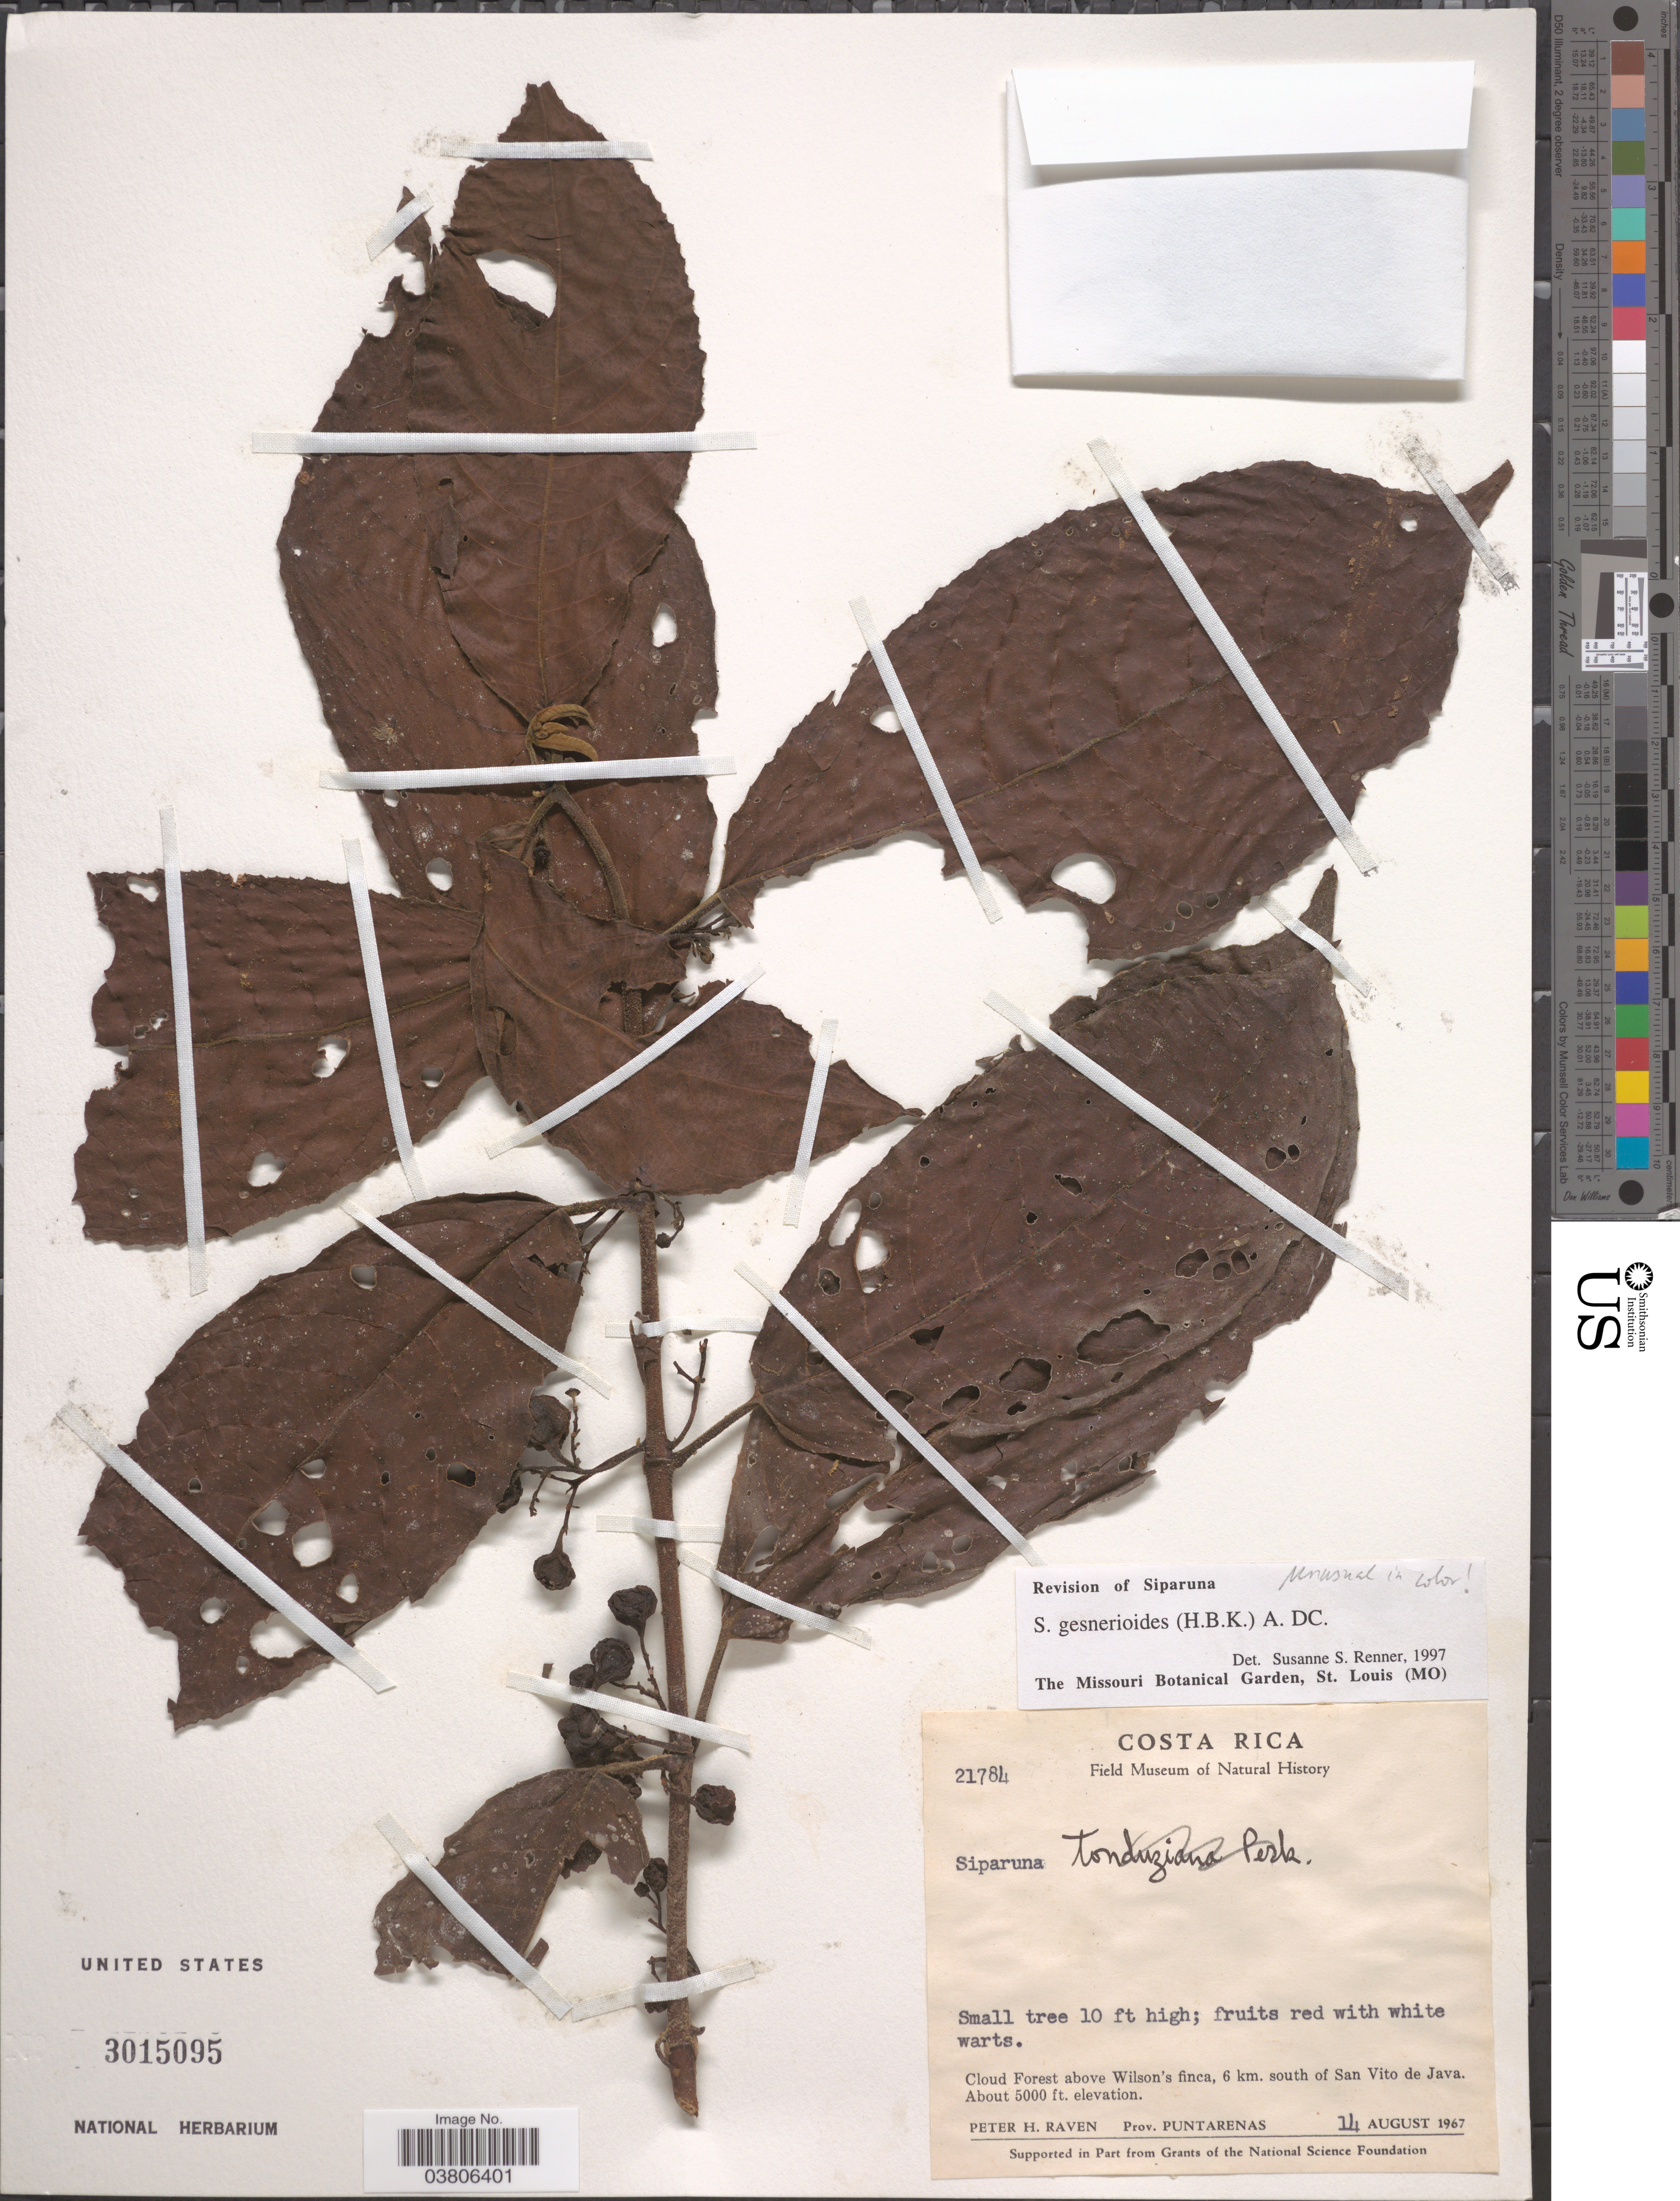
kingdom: Plantae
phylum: Tracheophyta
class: Magnoliopsida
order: Laurales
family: Siparunaceae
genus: Siparuna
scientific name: Siparuna gesnerioides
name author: (Kunth) A. DC.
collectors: P. Raven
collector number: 21784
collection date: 1967-08-14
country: Costa Rica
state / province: Puntarenas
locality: Cloud Forest above Wilson's finca, 6 km. south of San Vito de Java.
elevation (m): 1524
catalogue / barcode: US 3015095